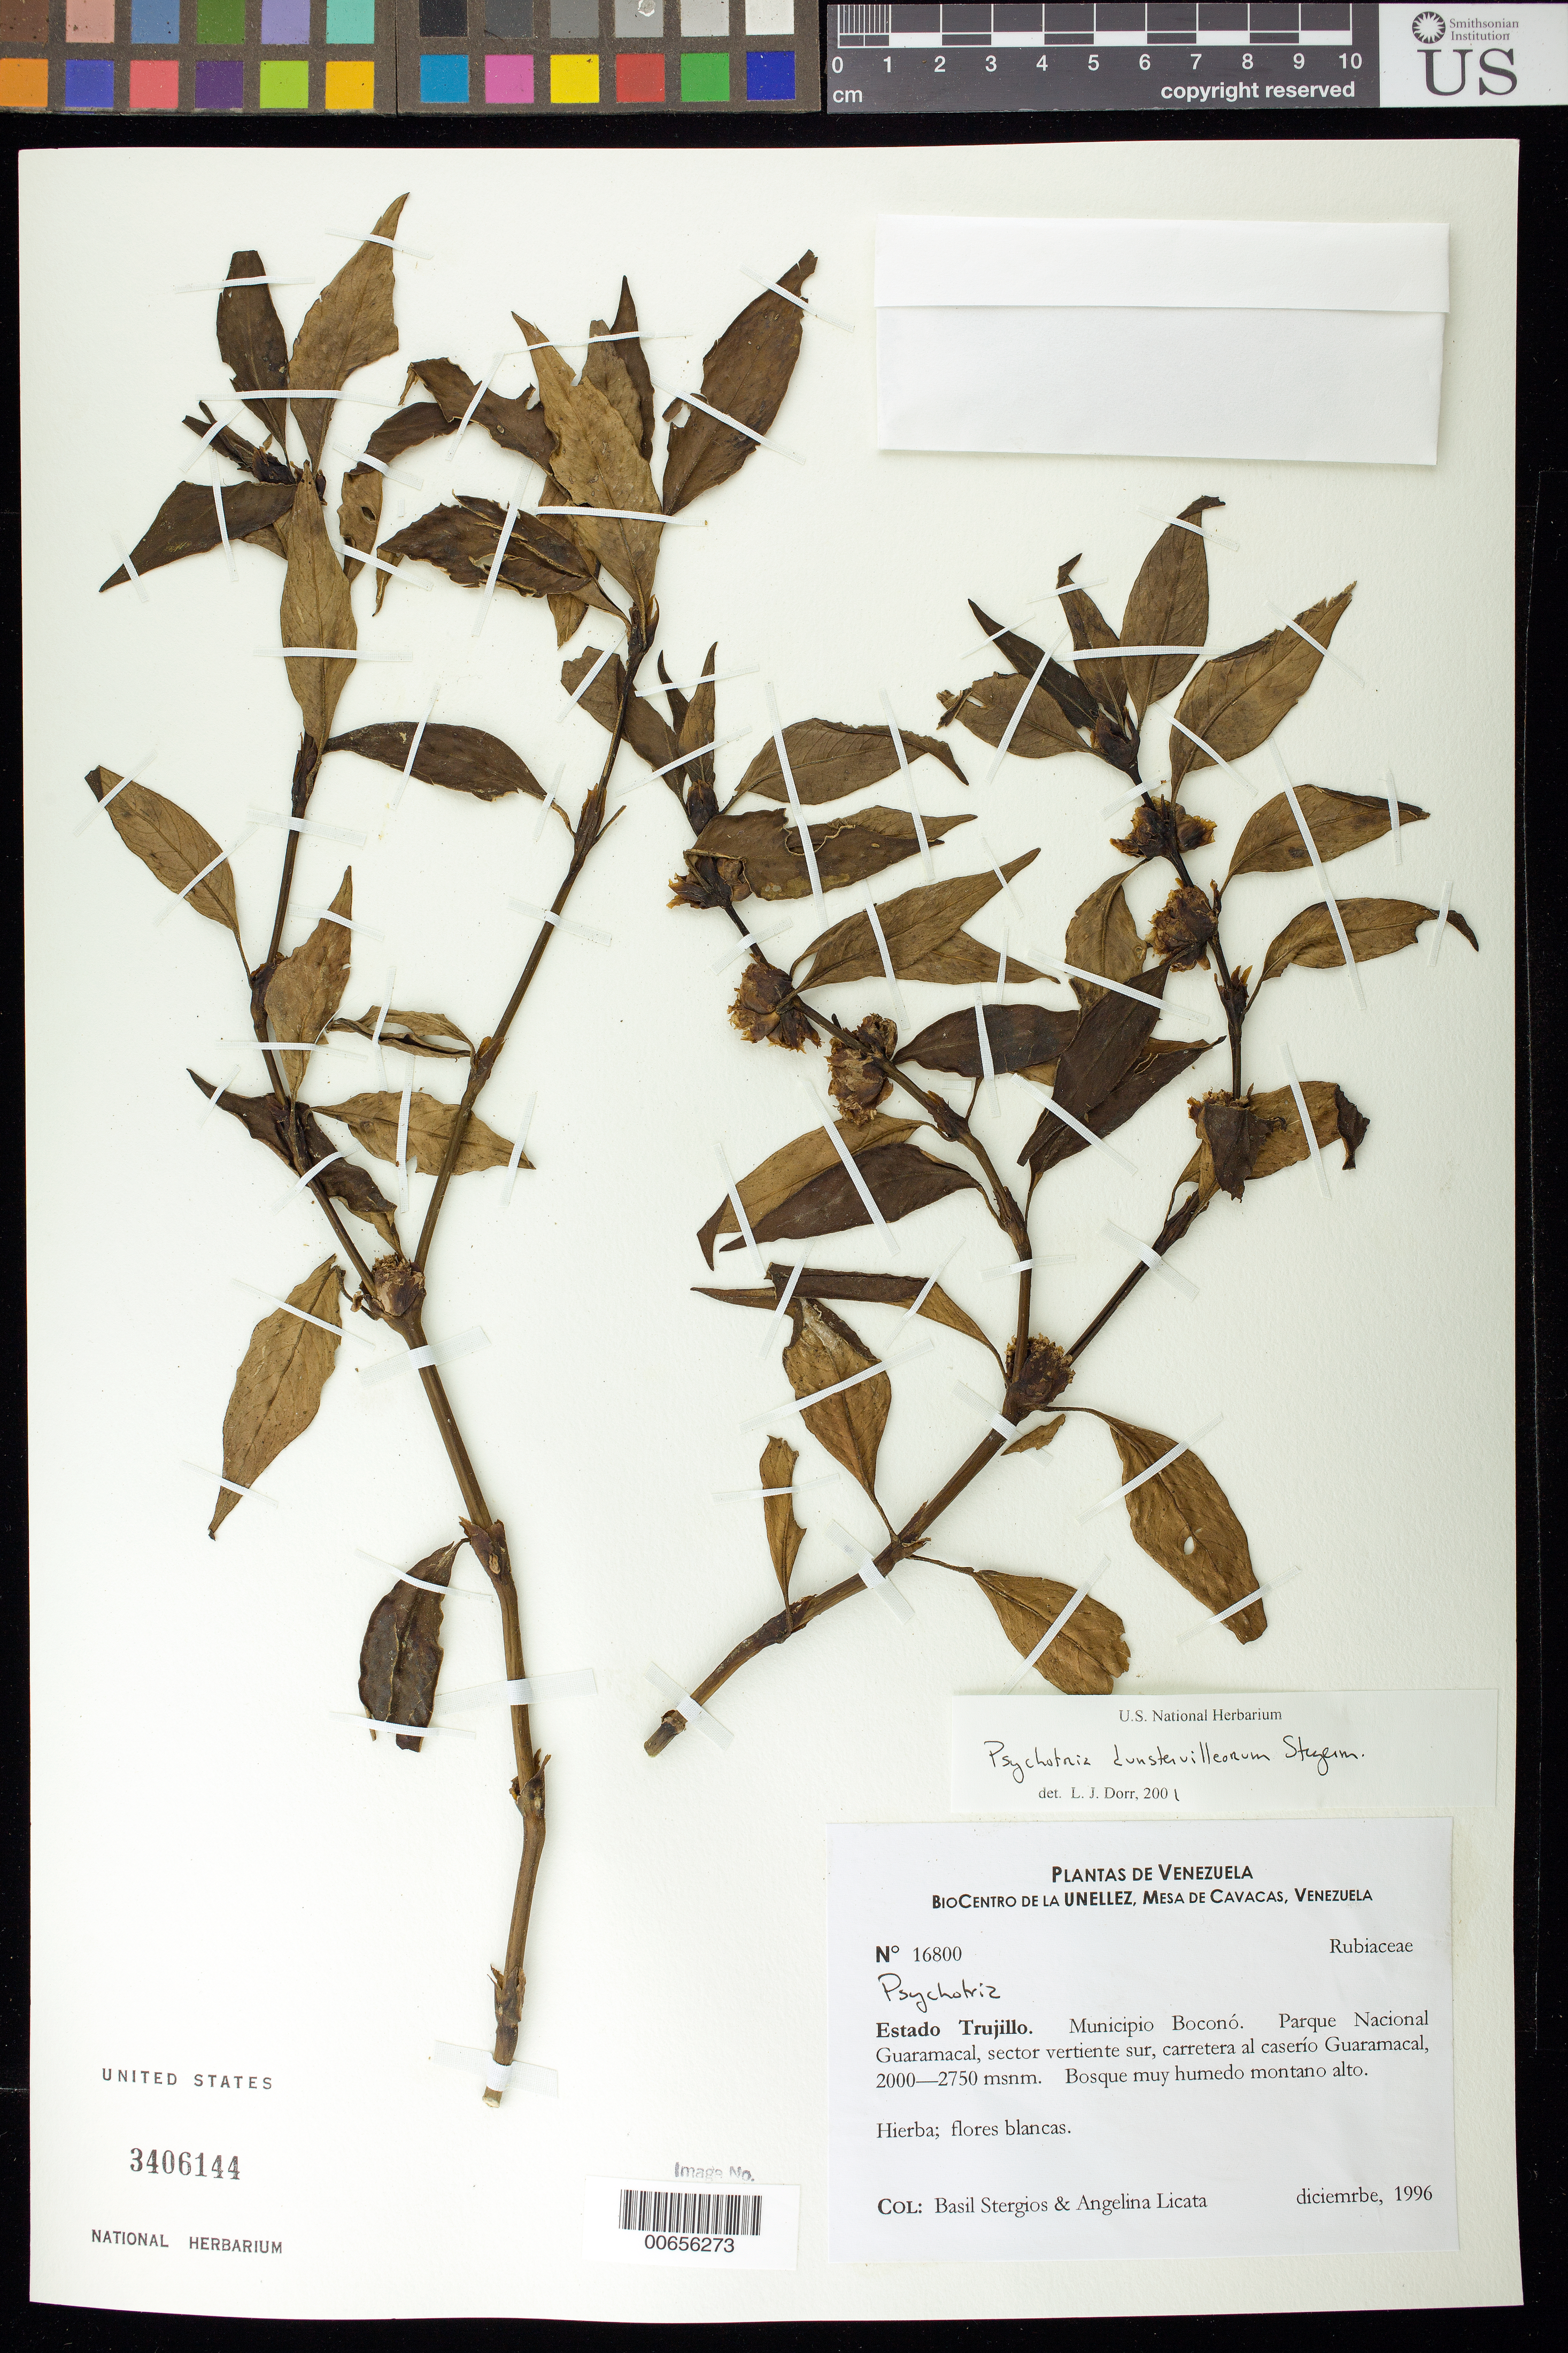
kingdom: Plantae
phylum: Tracheophyta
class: Magnoliopsida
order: Gentianales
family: Rubiaceae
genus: Psychotria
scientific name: Psychotria dunstervilleorum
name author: Steyerm.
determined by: Dorr, L. J., (BOT), Smithsonian Institution - National Museum of Natural History (UNITED STATES)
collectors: B. G. Stergios & A. Licata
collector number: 16800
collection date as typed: Dec 1996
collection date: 1996-12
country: Venezuela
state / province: Trujillo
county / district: Boconó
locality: Parque Nacional Guaramacal, vertiente S, carretera Guaramacal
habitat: Bosque muy húmedo montano alto.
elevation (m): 2000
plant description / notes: NY, PORT, US, VEN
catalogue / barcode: US 3406144